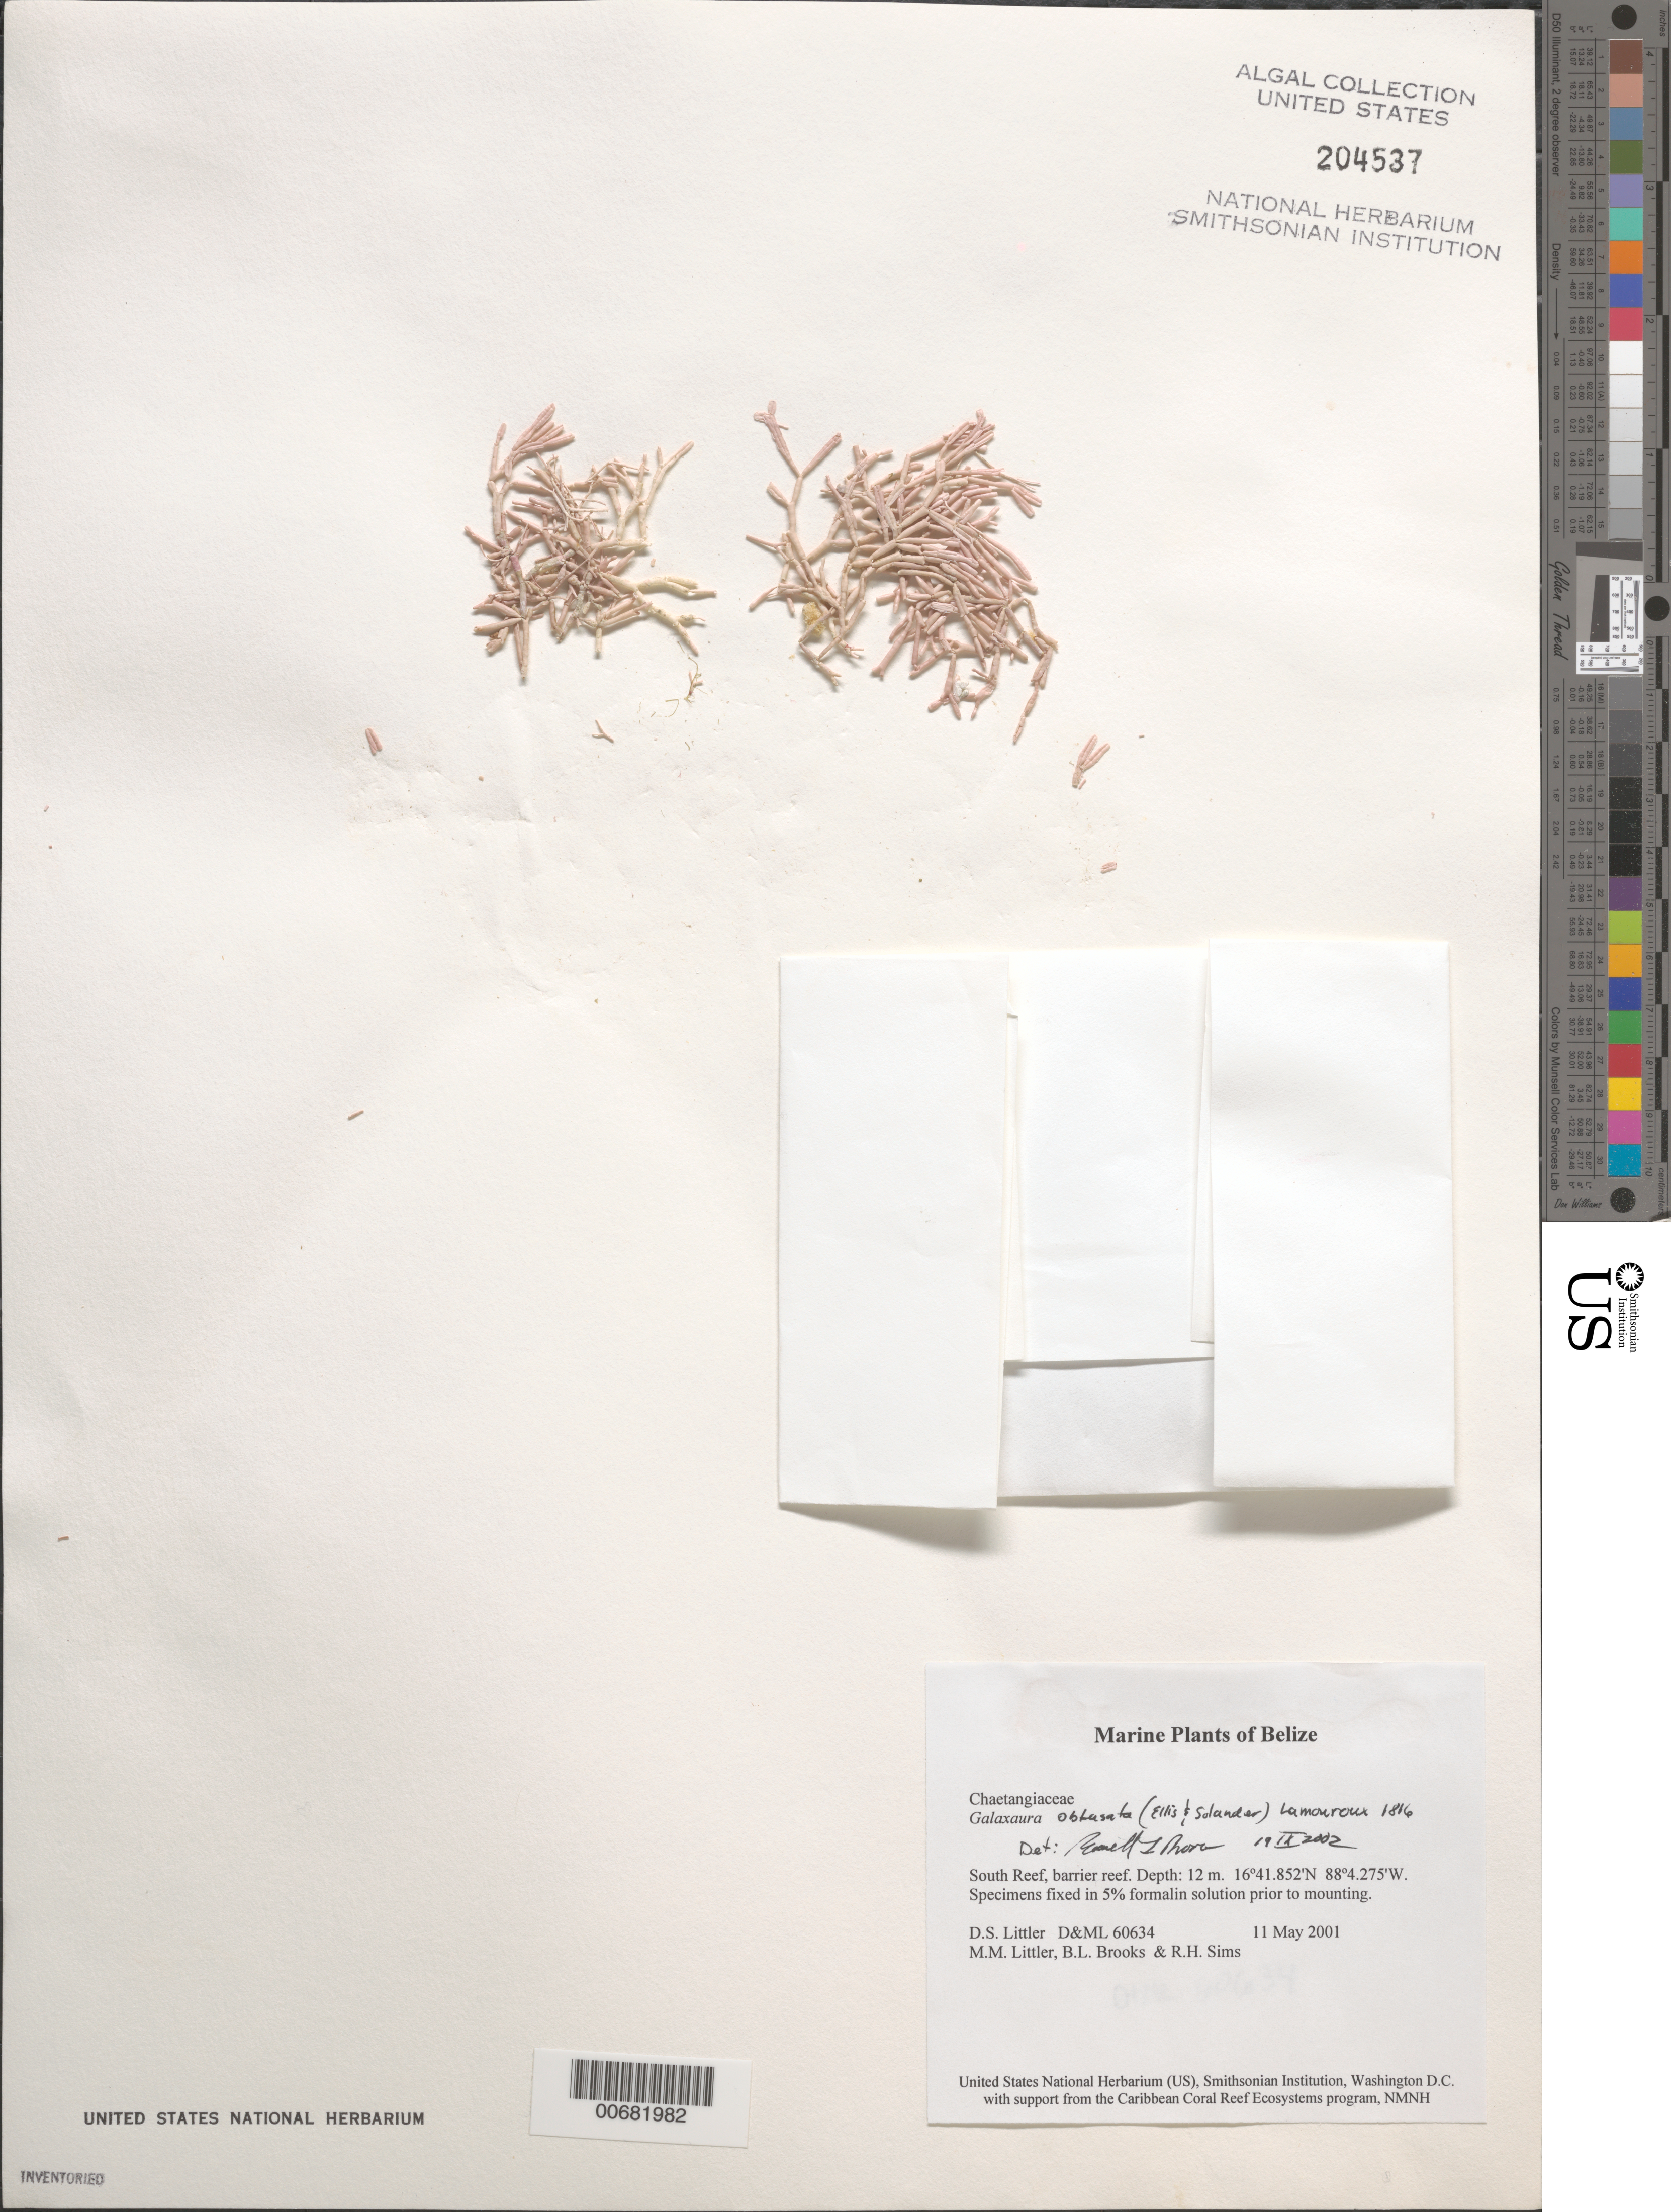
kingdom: Plantae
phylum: Rhodophyta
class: Florideophyceae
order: Nemaliales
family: Galaxauraceae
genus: Dichotomaria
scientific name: Dichotomaria obtusata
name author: (Ellis & Sol.) Lam.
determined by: Algae name updating Project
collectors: D. S. Littler, M. M. Littler, B. Brooks & R. H. Sims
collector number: D&ML 60634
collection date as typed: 11 May 2001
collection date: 2001-05-11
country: Belize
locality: South Reef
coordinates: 16 41.852' N, 88 4.275' W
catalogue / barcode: US 204537